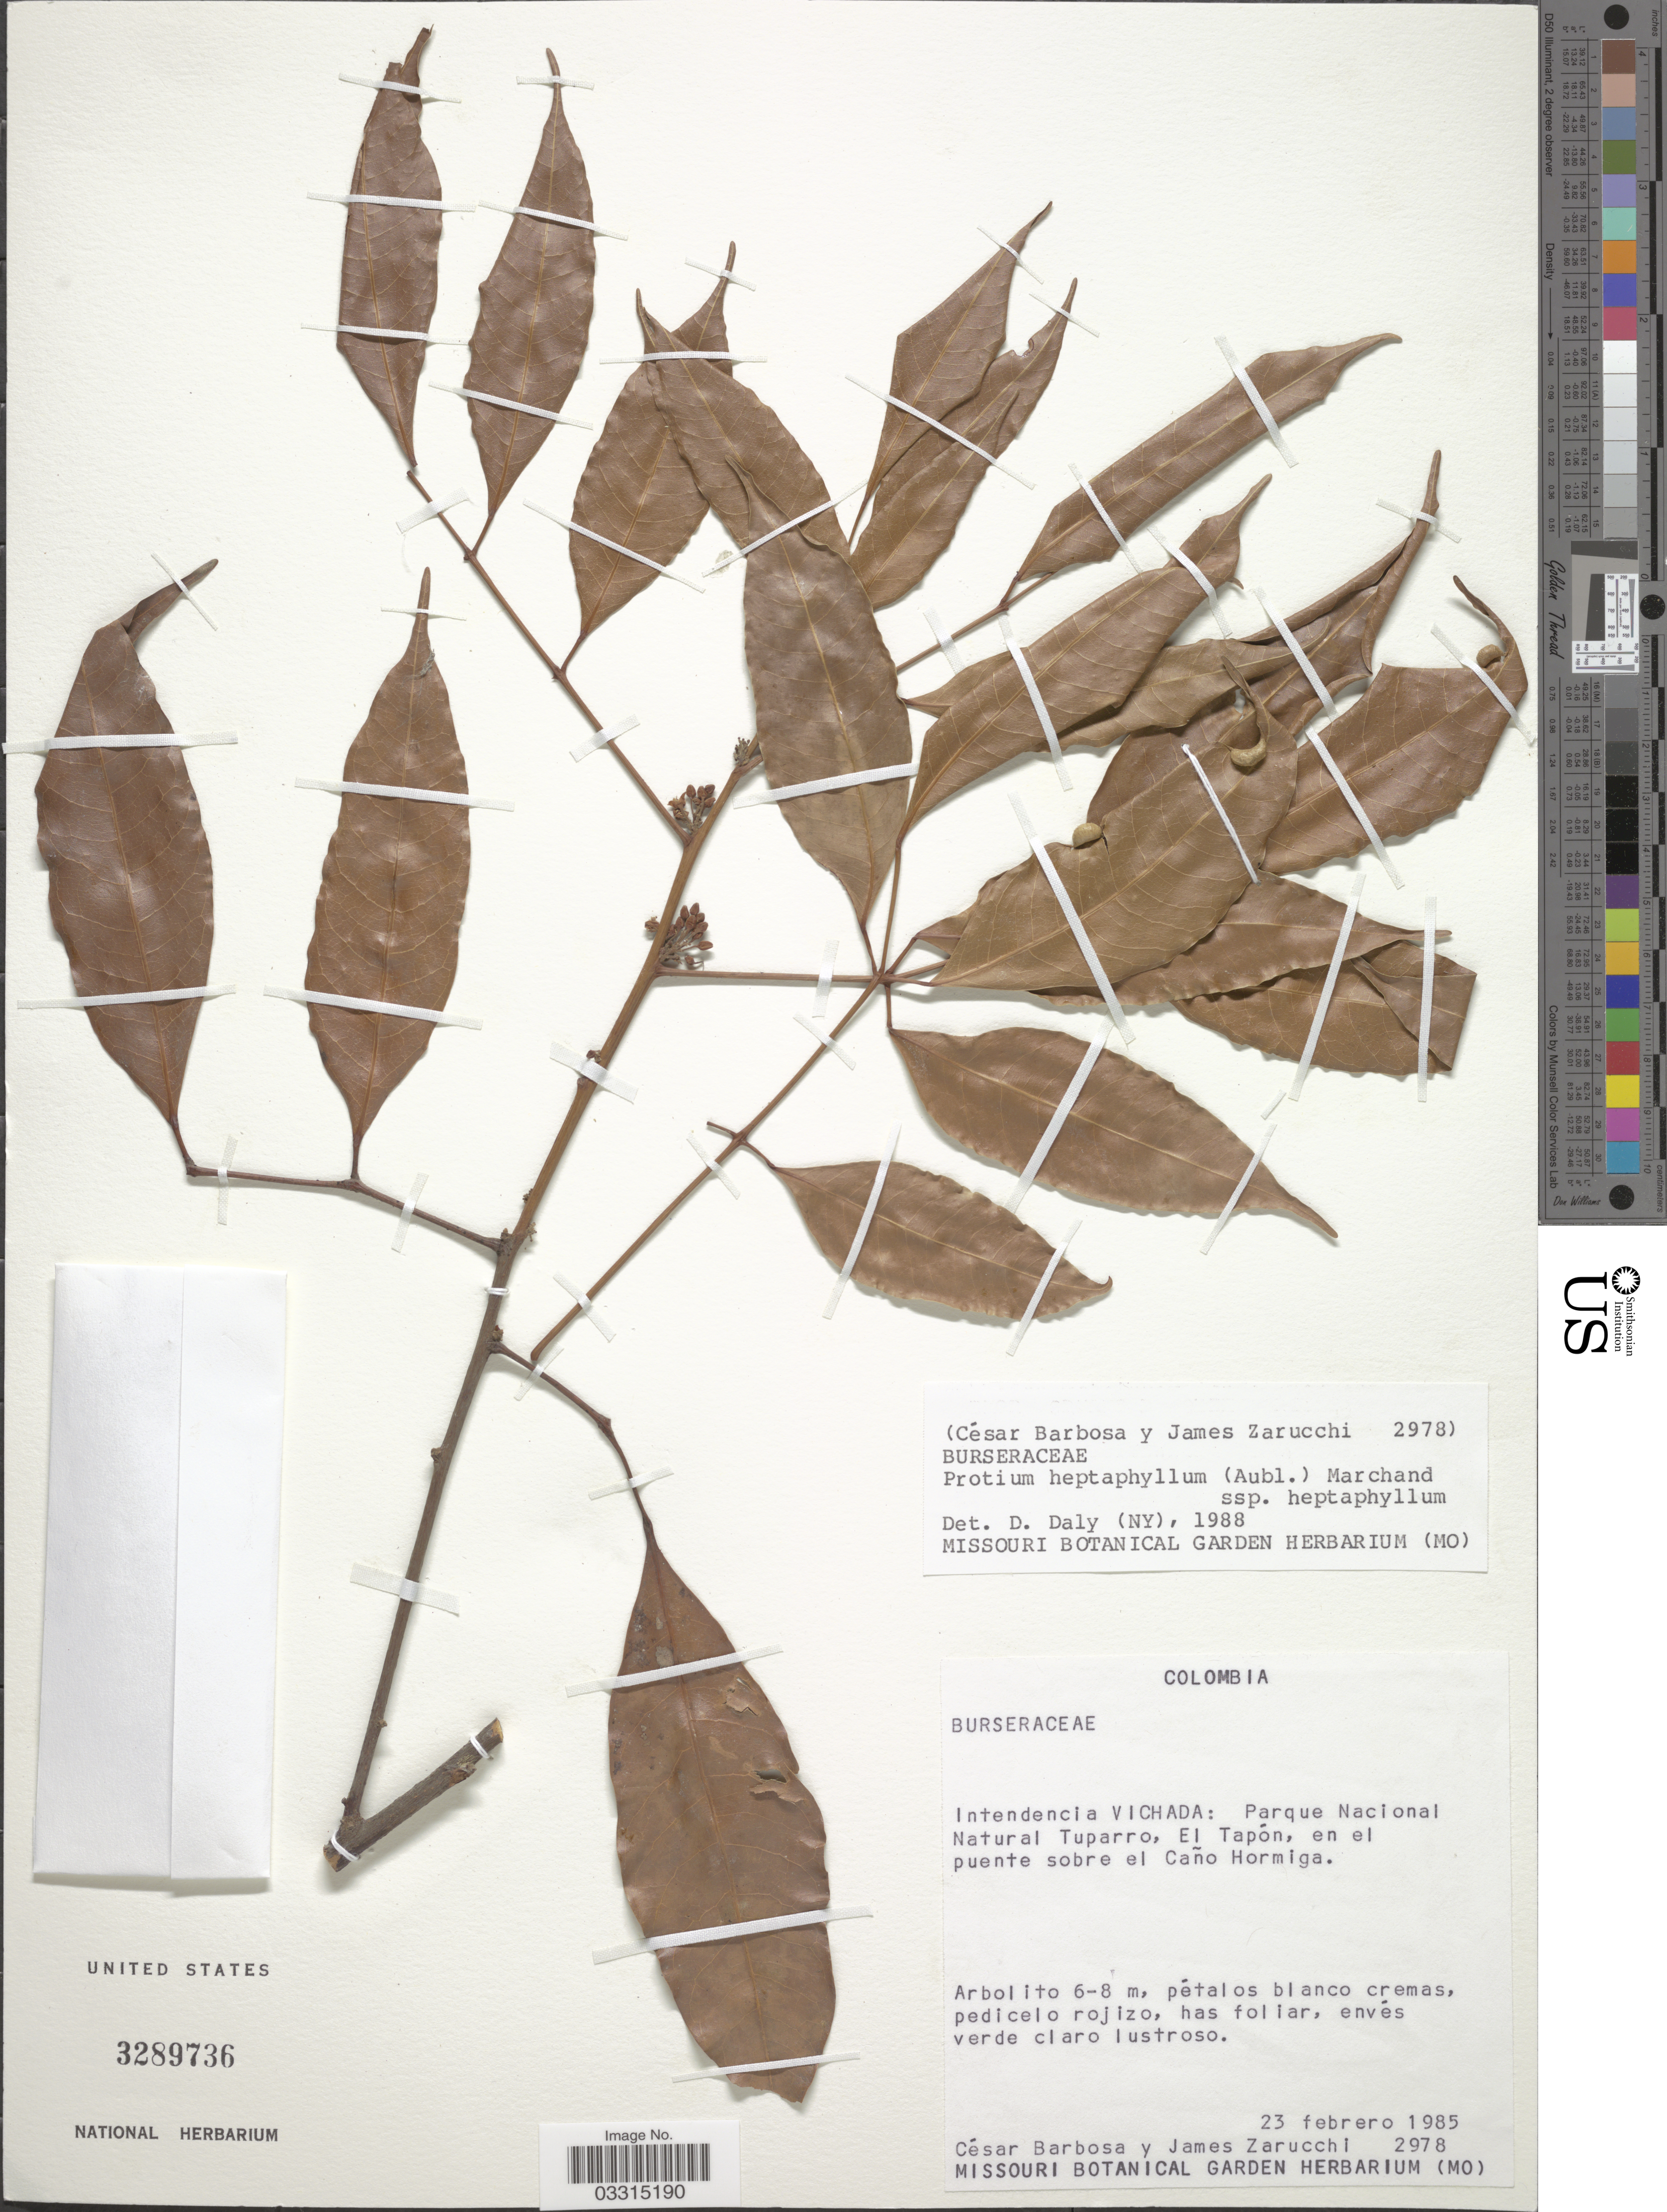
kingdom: Plantae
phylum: Tracheophyta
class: Magnoliopsida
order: Sapindales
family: Burseraceae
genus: Protium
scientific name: Protium heptaphyllum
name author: (Aubl.) Marchand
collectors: C. E. Barbosa & J. L. Zarucchi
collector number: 2978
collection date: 1985-02-23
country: Colombia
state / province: Vichada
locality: Parque Nacional Natural Tuparro, El Tapón, en el puente sobre el Caño Hormiga.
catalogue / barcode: US 3289736